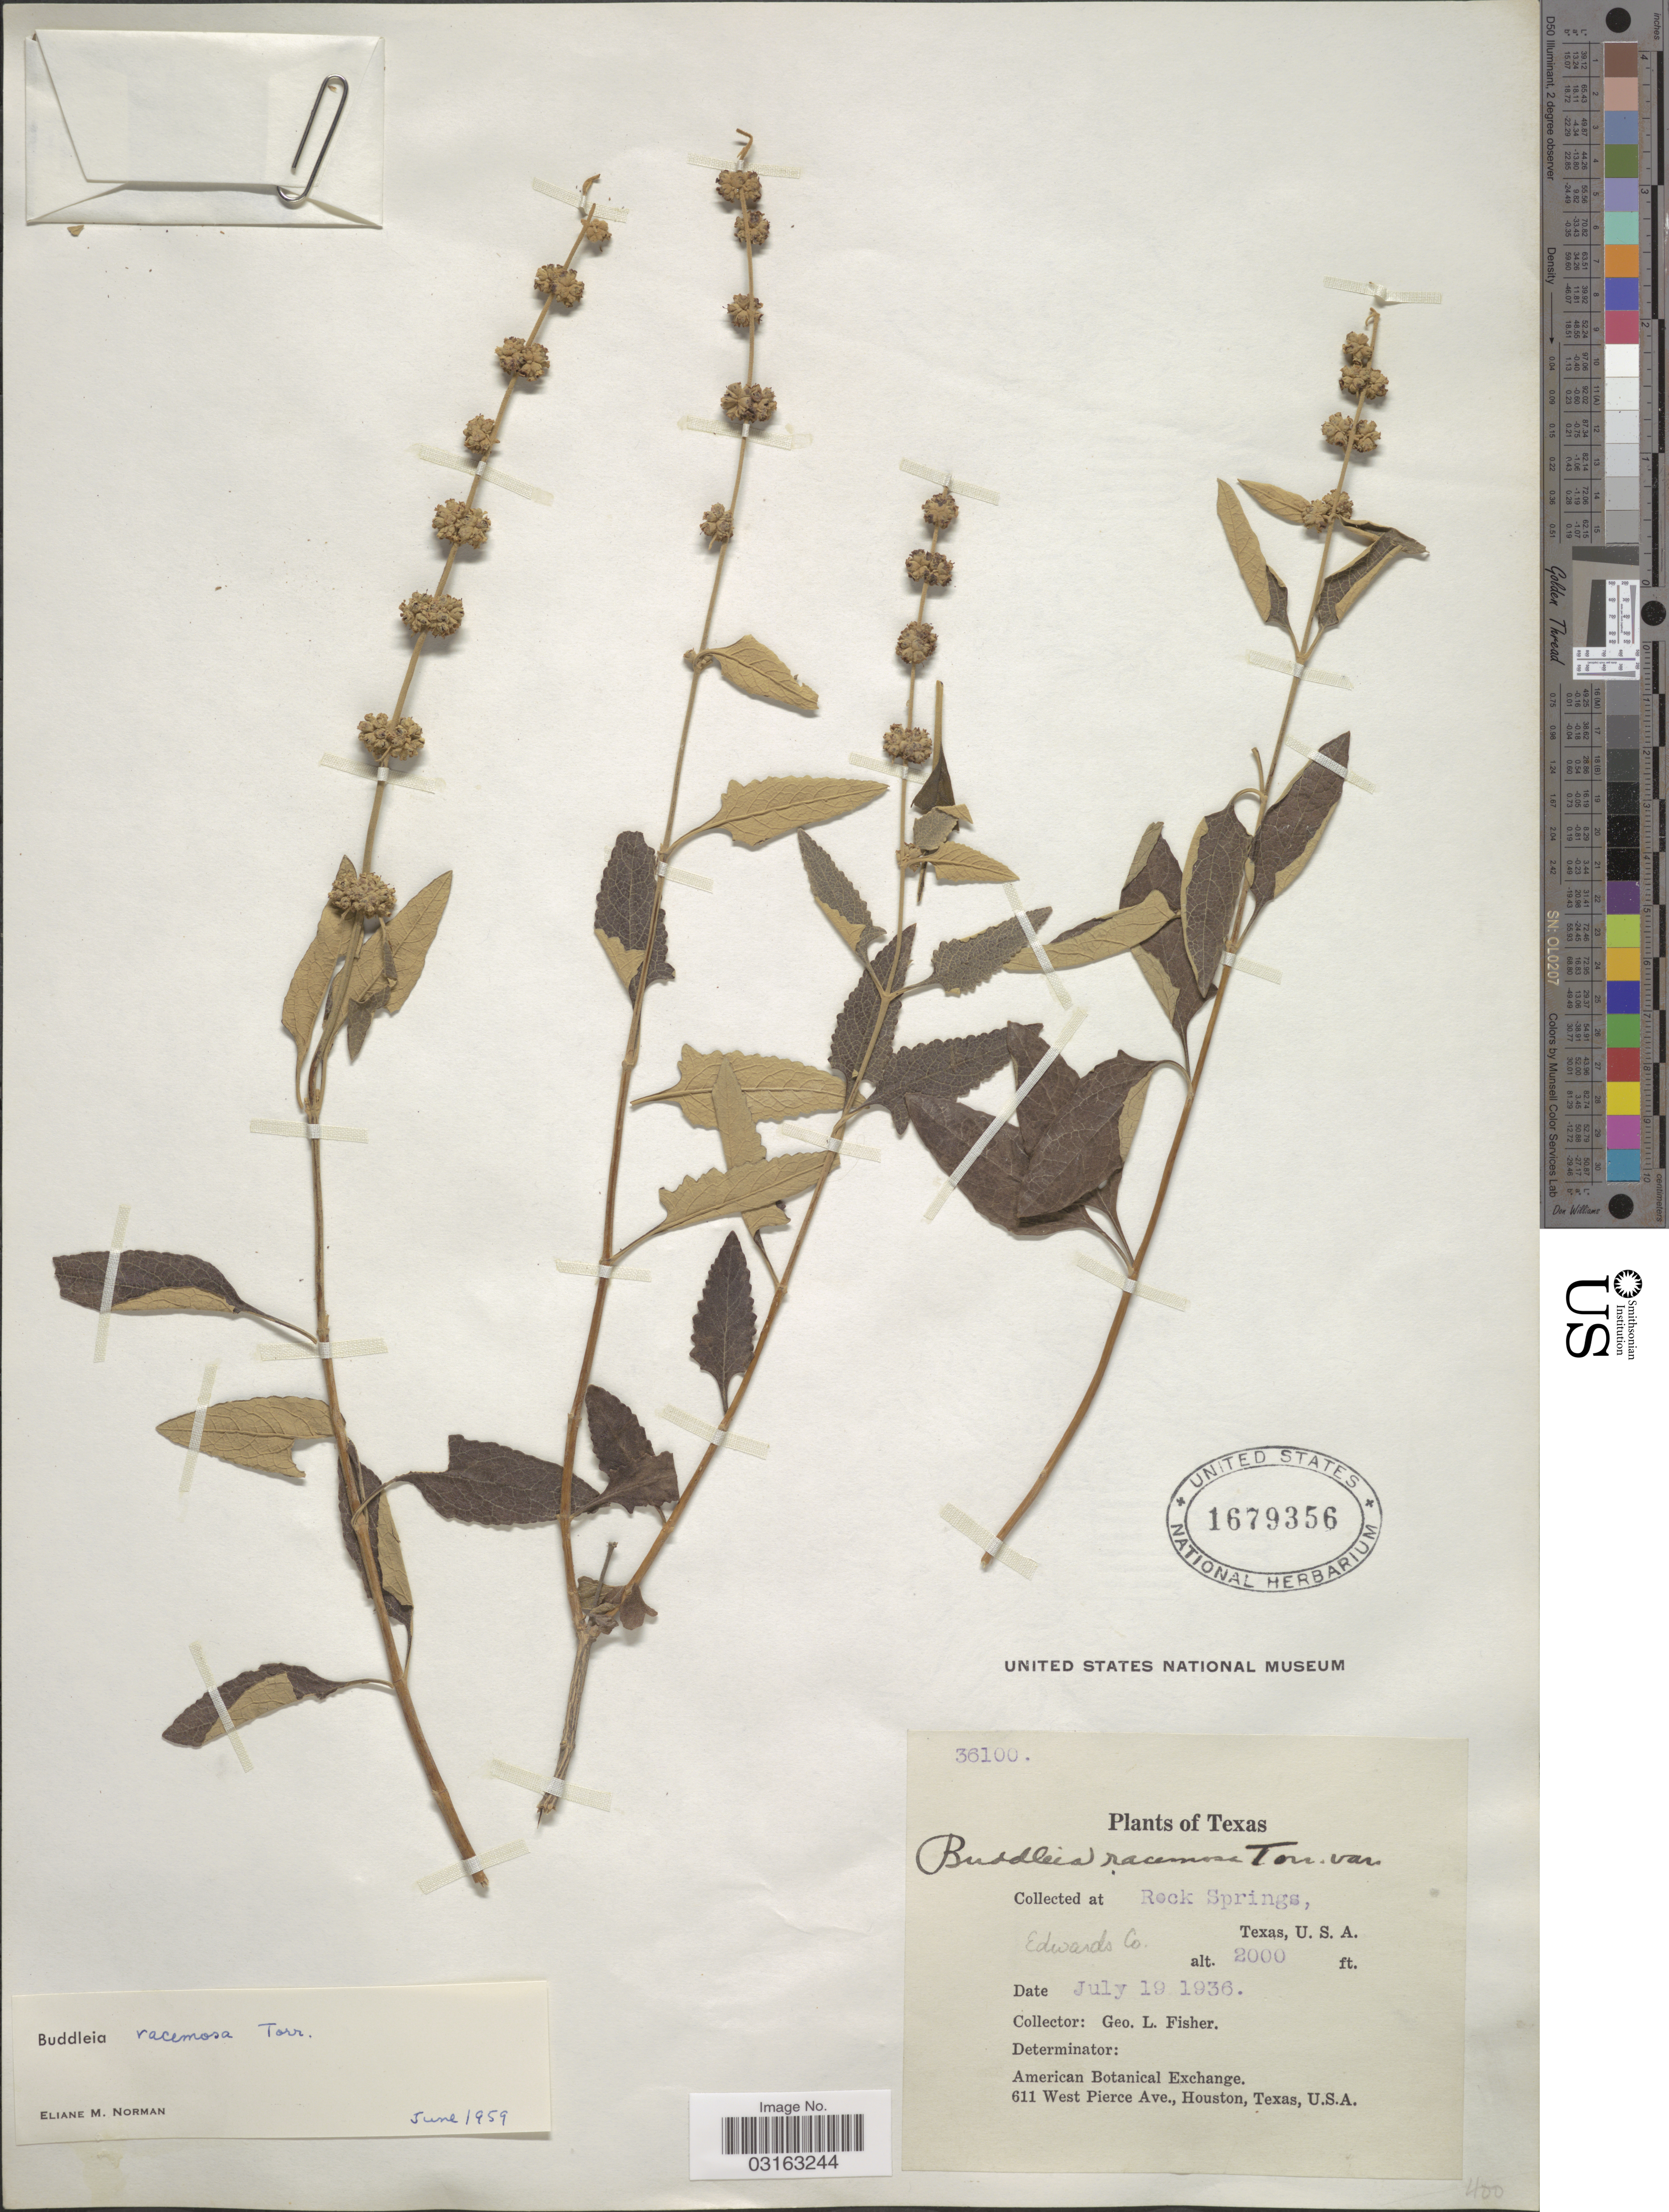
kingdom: Plantae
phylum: Tracheophyta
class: Magnoliopsida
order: Lamiales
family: Scrophulariaceae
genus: Buddleja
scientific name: Buddleja racemosa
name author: Torr.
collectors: G. L. Fisher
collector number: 36100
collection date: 1936-07-19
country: United States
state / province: Texas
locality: Rock Springs, Edwards Co.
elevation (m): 610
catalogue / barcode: US 1679356